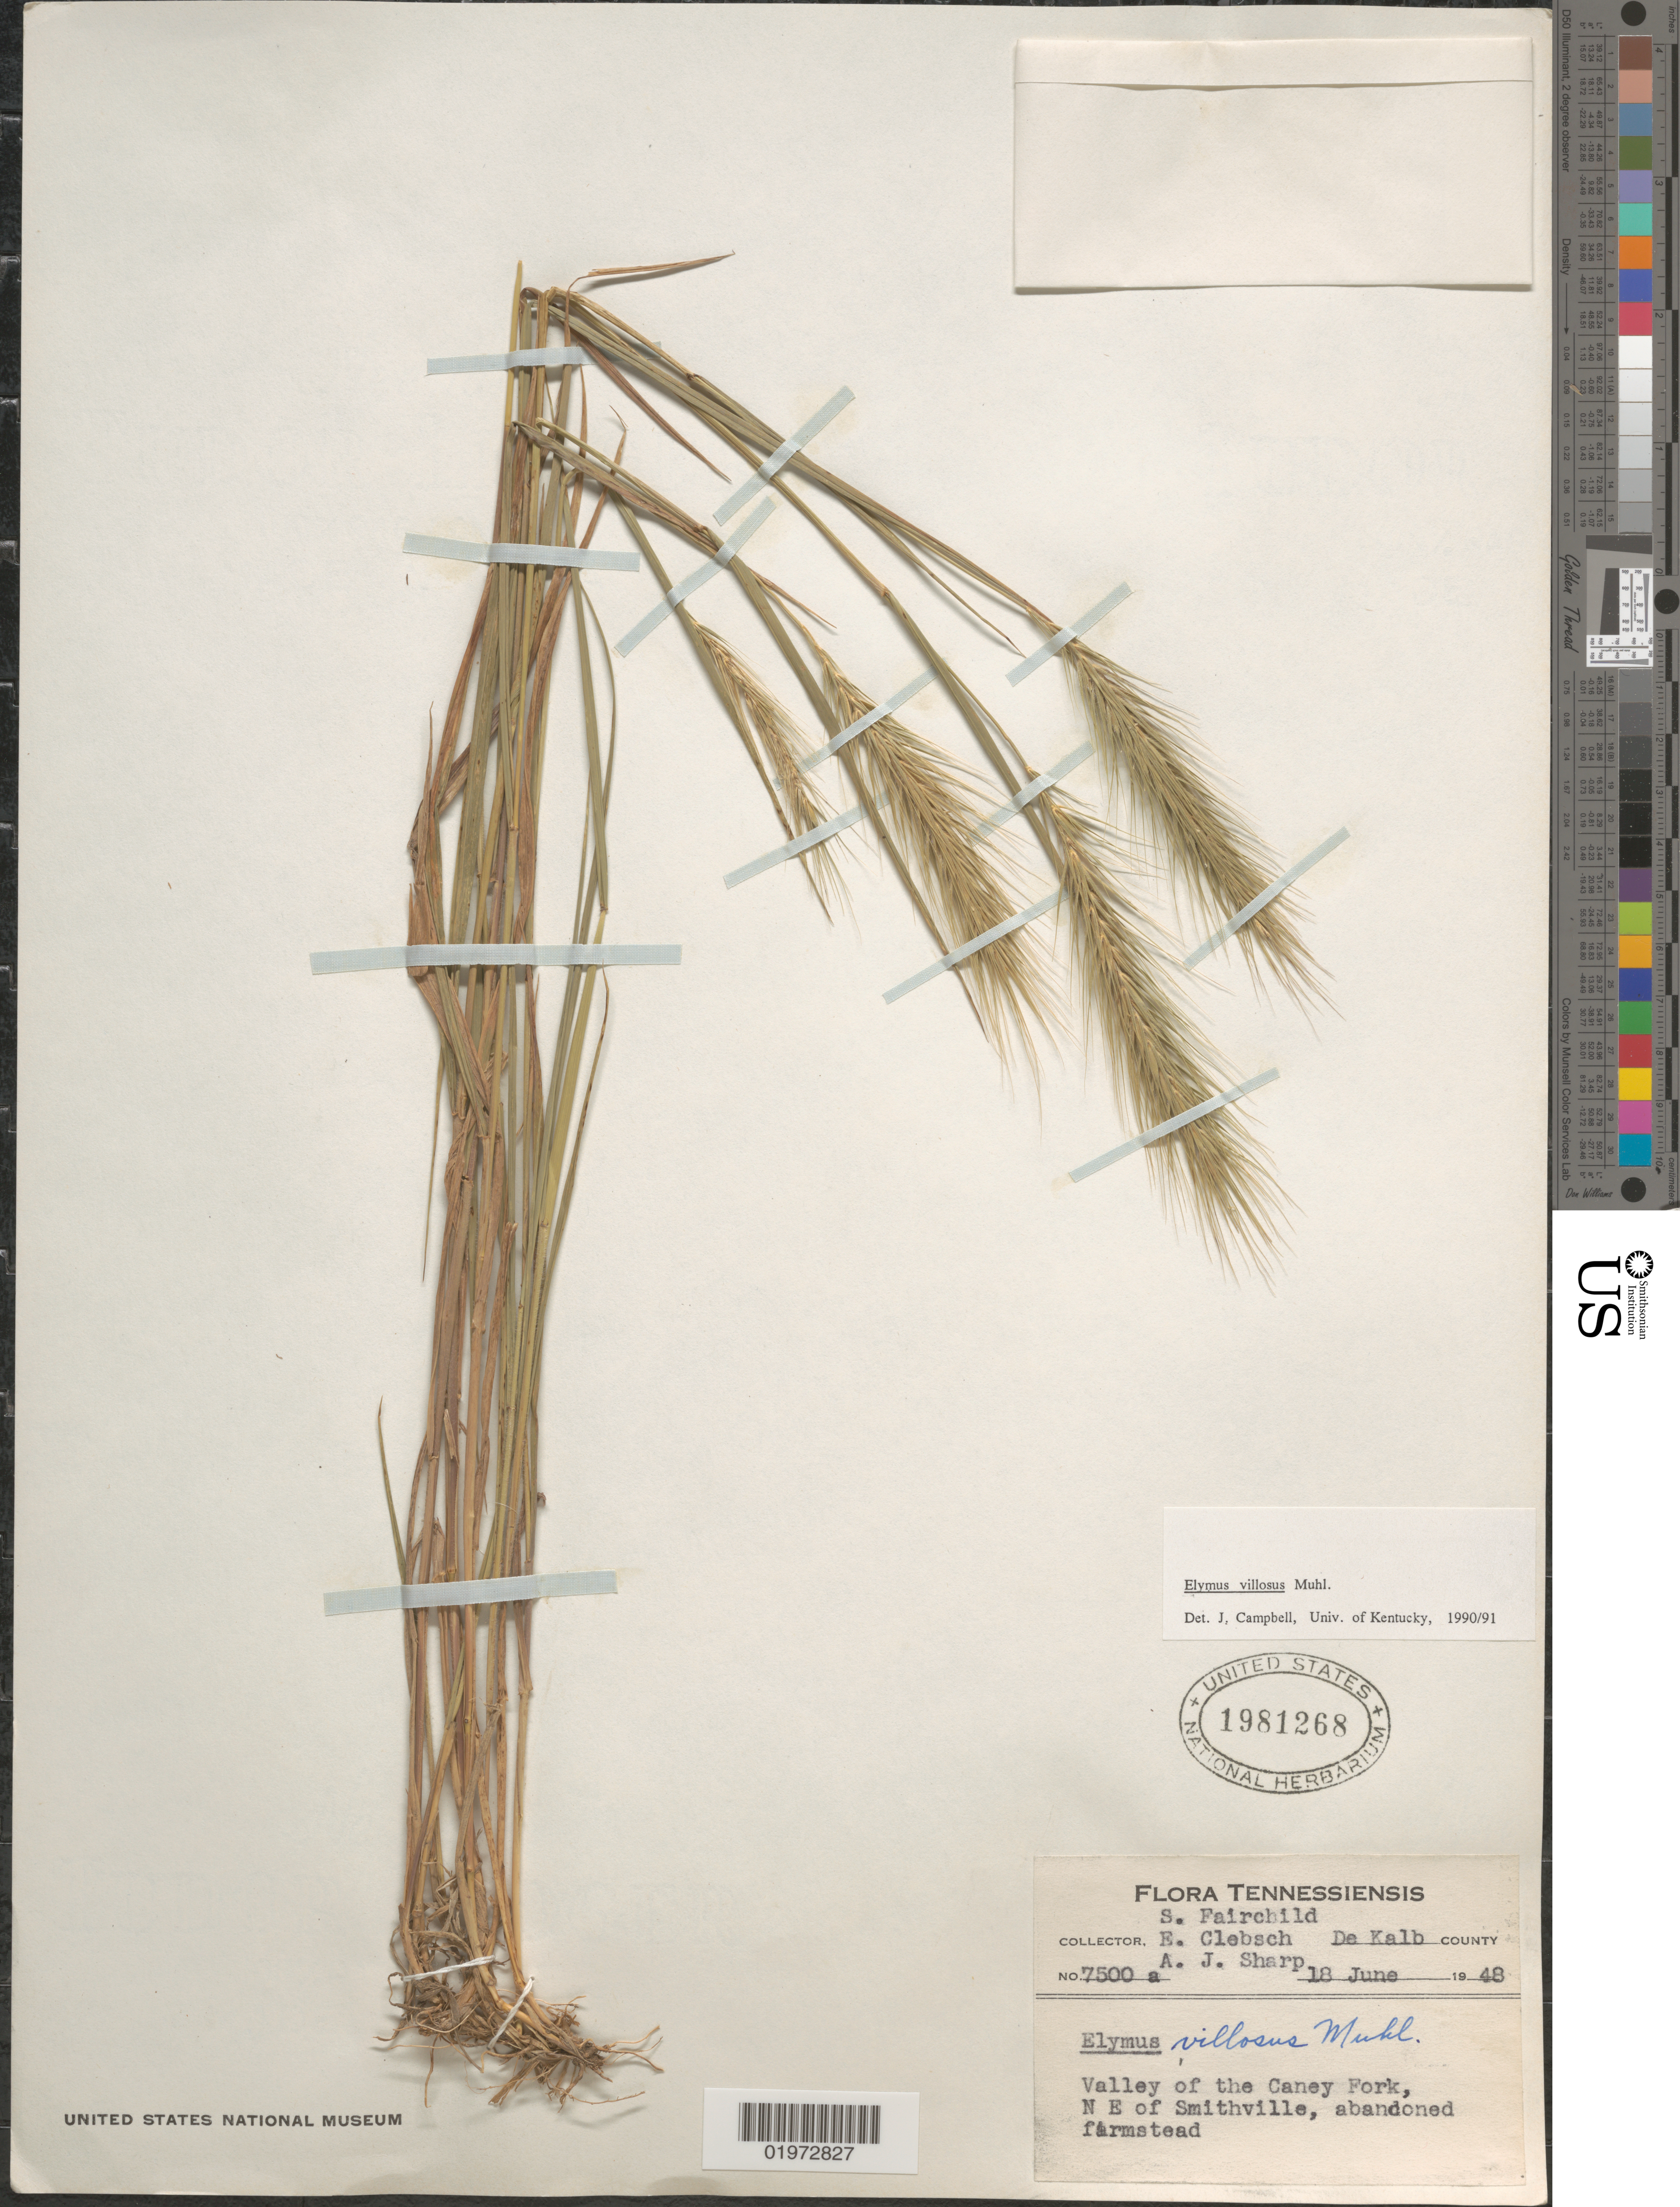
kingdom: Plantae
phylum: Tracheophyta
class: Liliopsida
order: Poales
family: Poaceae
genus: Elymus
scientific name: Elymus villosus var. arkansanus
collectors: S. Fairchild, E. Clebsch & A. J. Sharp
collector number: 7500a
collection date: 1948-06-18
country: United States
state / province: Tennessee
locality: De Kalb County. Valley of the Caney Fork, N E of Smithville, abandoned farmstead.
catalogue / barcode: US 1981268